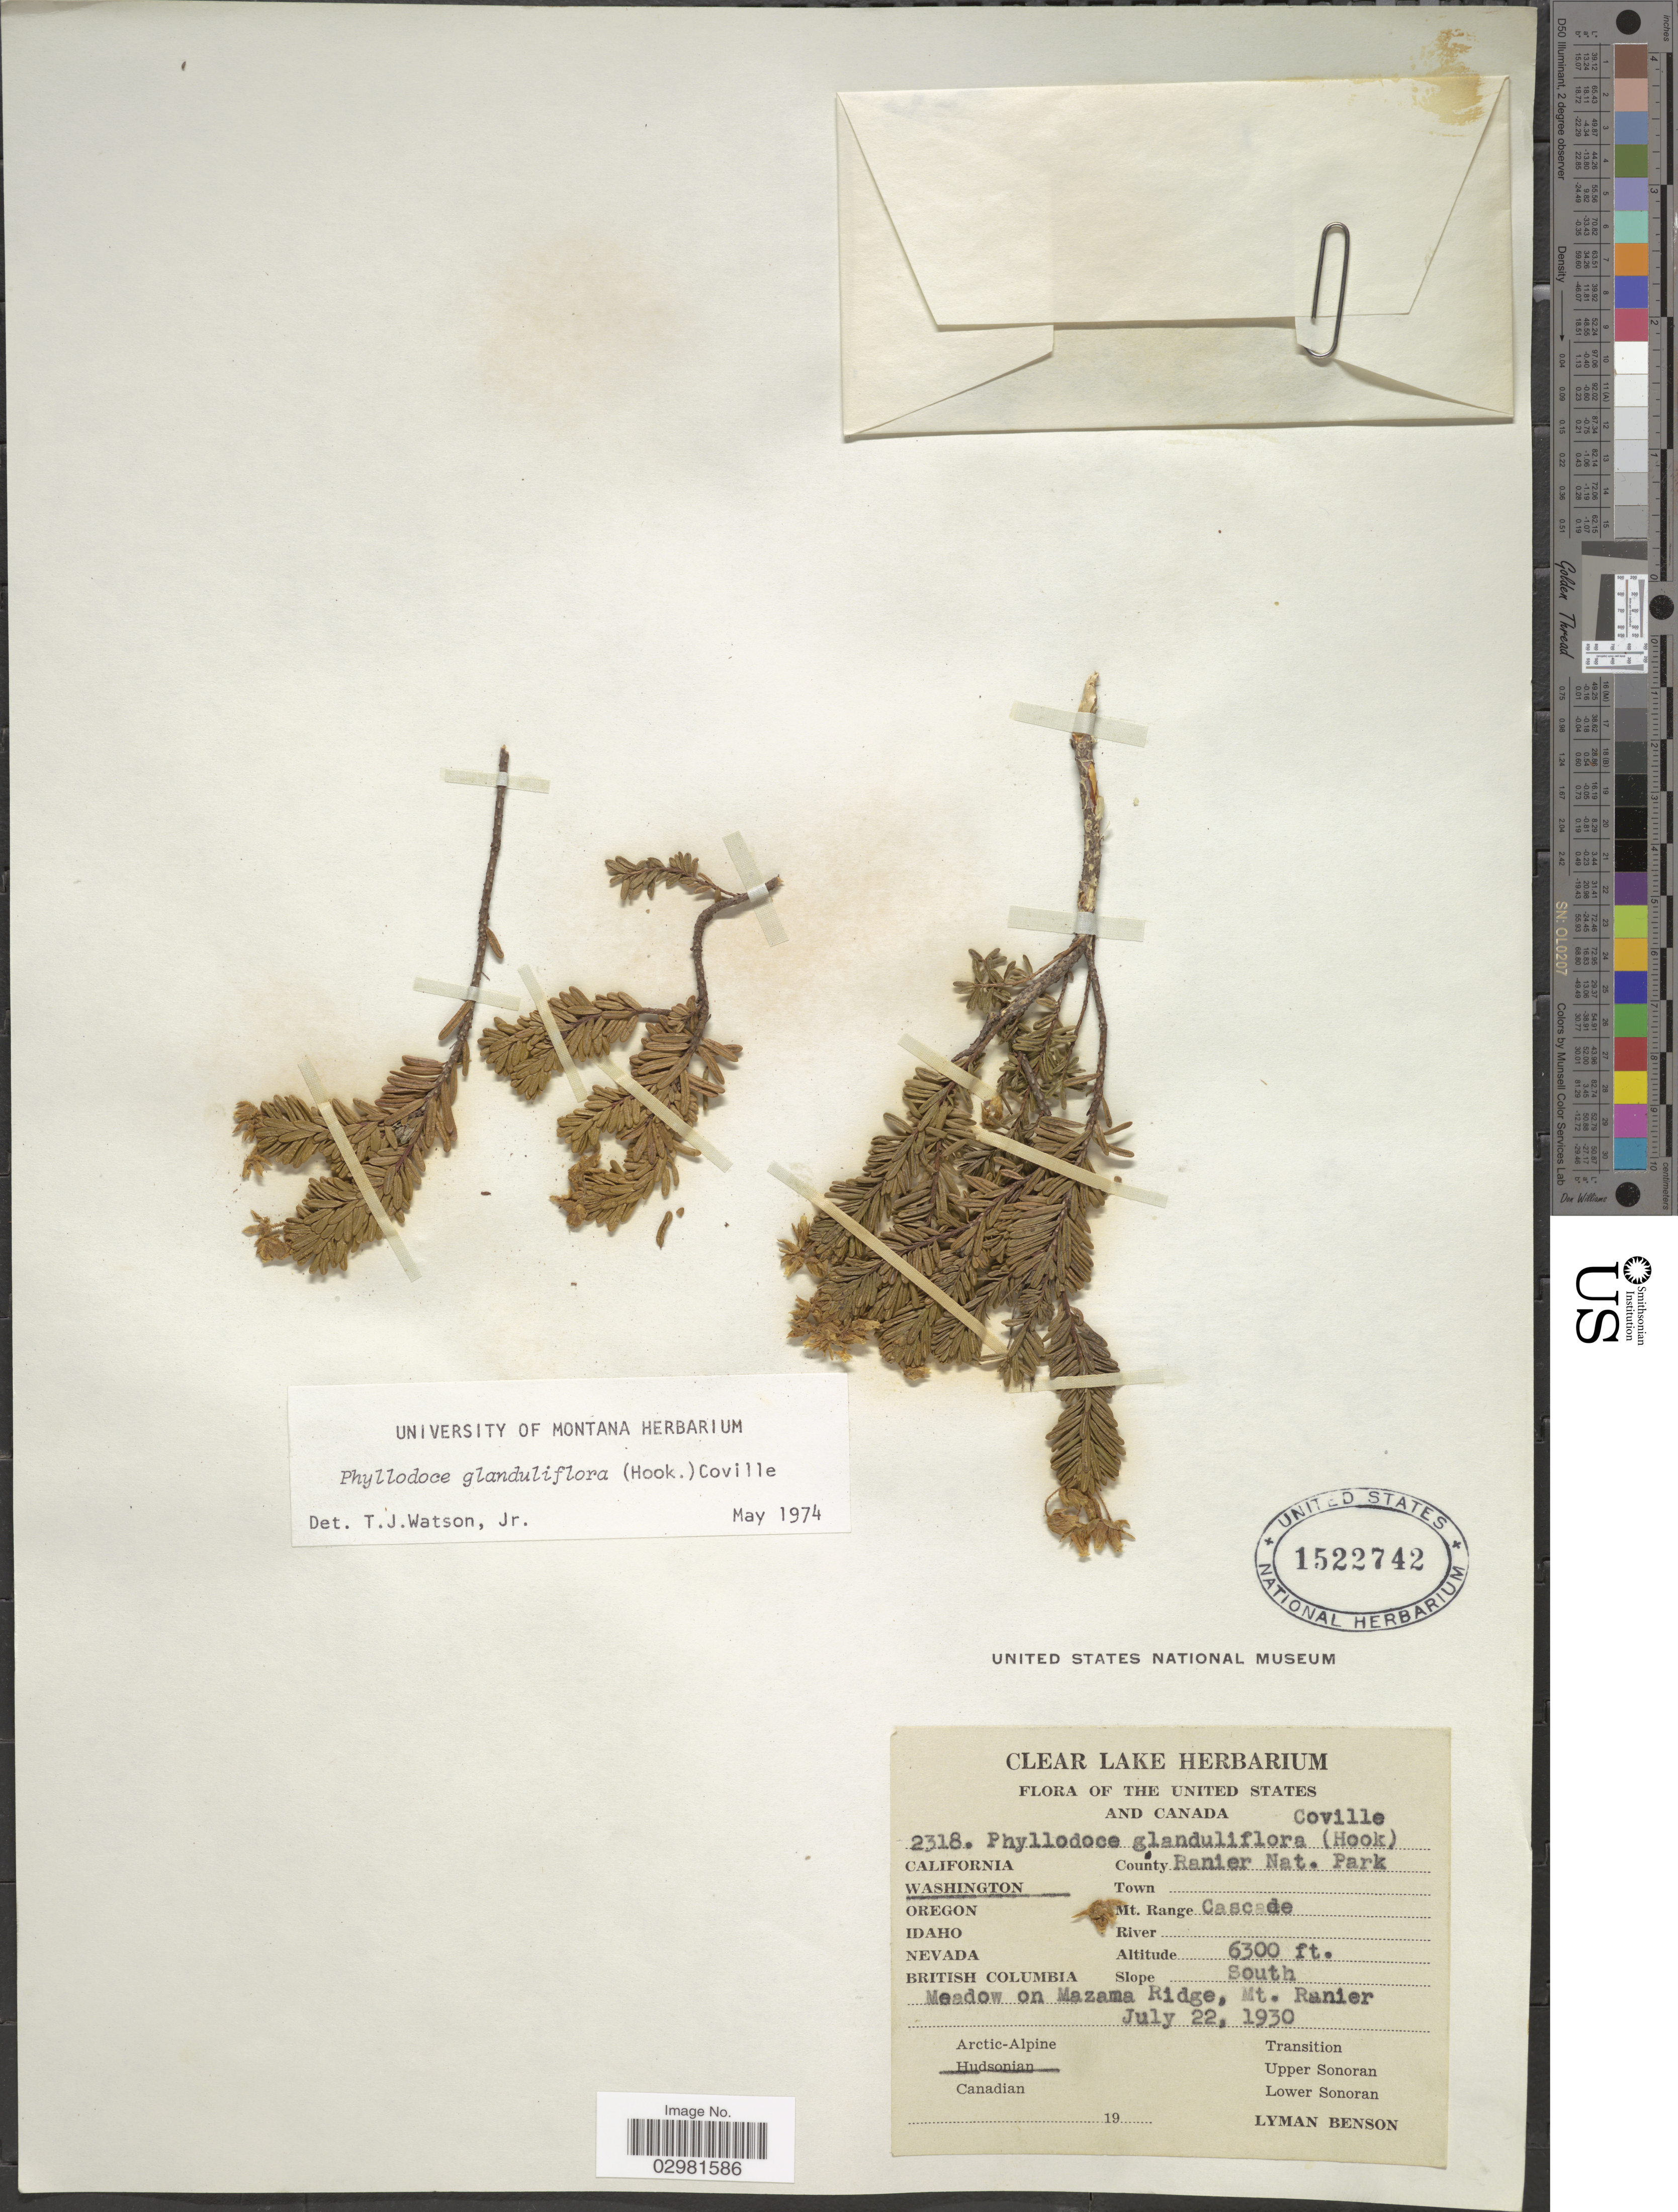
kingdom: Plantae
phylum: Tracheophyta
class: Magnoliopsida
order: Ericales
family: Ericaceae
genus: Phyllodoce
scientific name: Phyllodoce glanduliflora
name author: (Hook.) Coville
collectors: L. D. Benson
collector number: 2318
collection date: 1930-07-22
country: United States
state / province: Washington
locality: Ranier Nat. Park, Mt. Range Cascade, Meadow on Mazama Ridge, Mt. Ranier.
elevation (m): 1920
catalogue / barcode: US 1522742